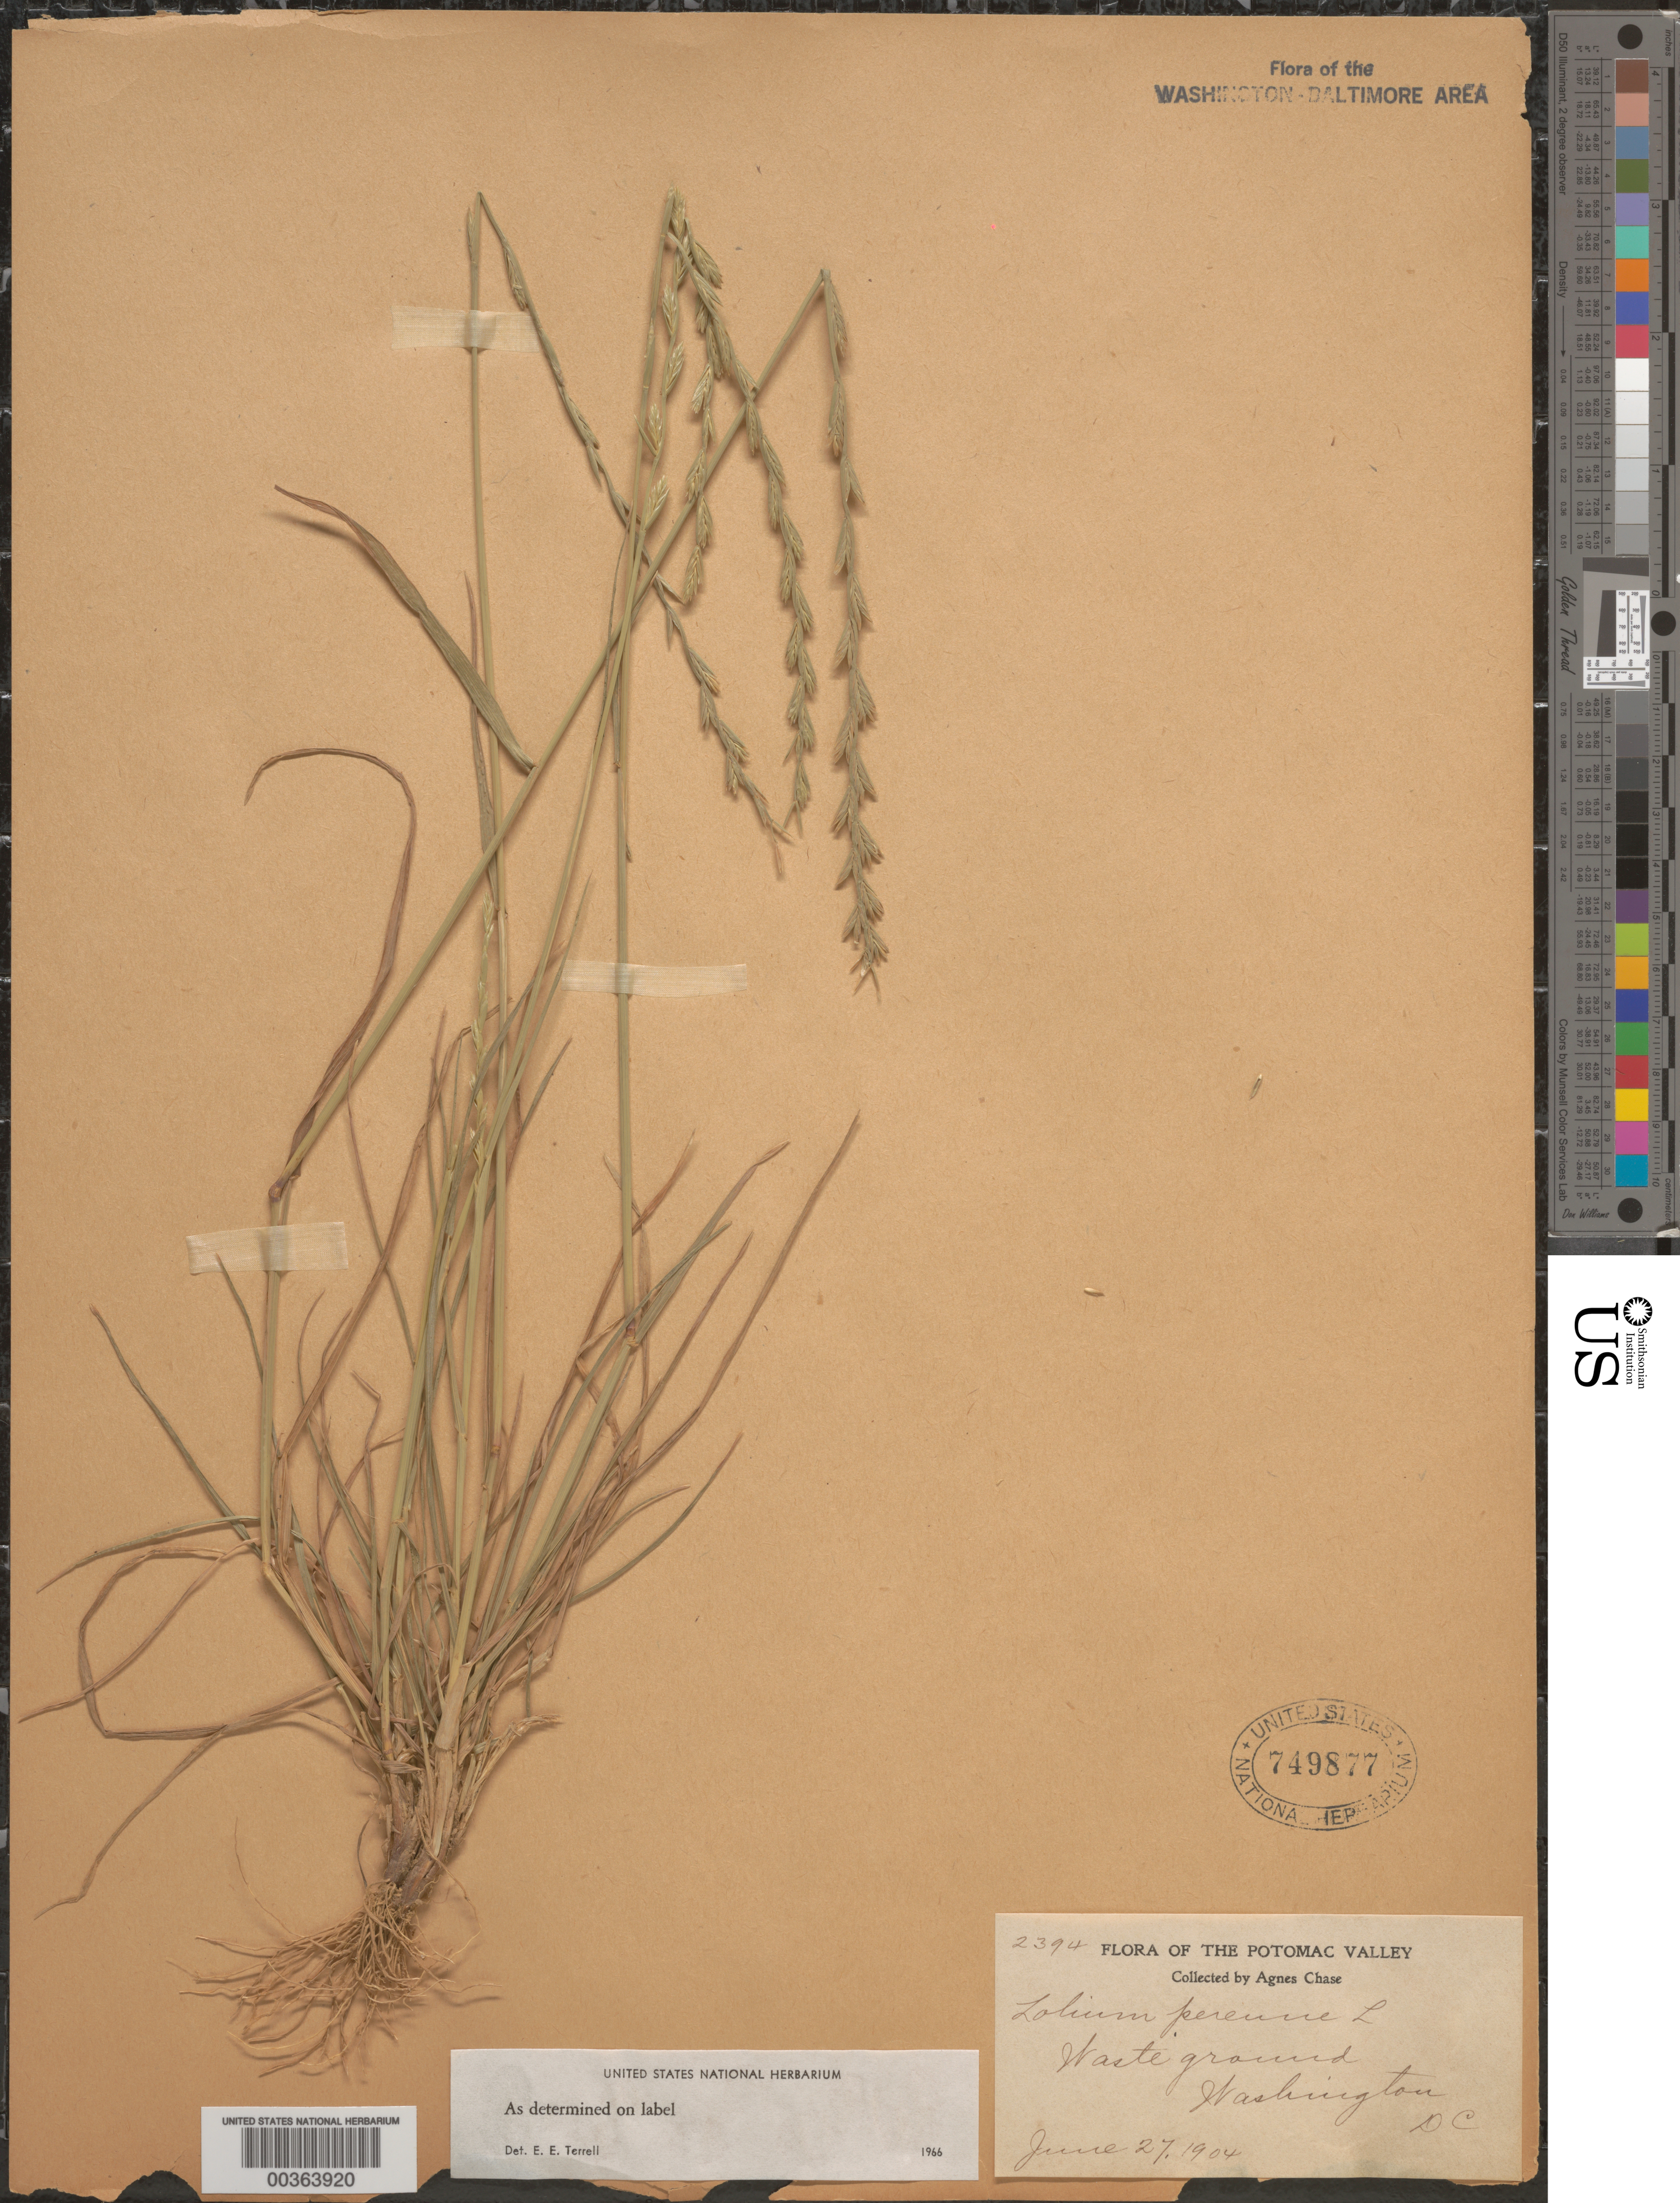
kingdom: Plantae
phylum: Tracheophyta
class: Liliopsida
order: Poales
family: Poaceae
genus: Lolium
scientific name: Lolium perenne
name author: L.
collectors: A. Chase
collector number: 2394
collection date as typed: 27 Jun 1904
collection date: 1904-06-27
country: United States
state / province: District of Columbia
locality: Washington DC area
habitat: Waste ground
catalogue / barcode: US 749877